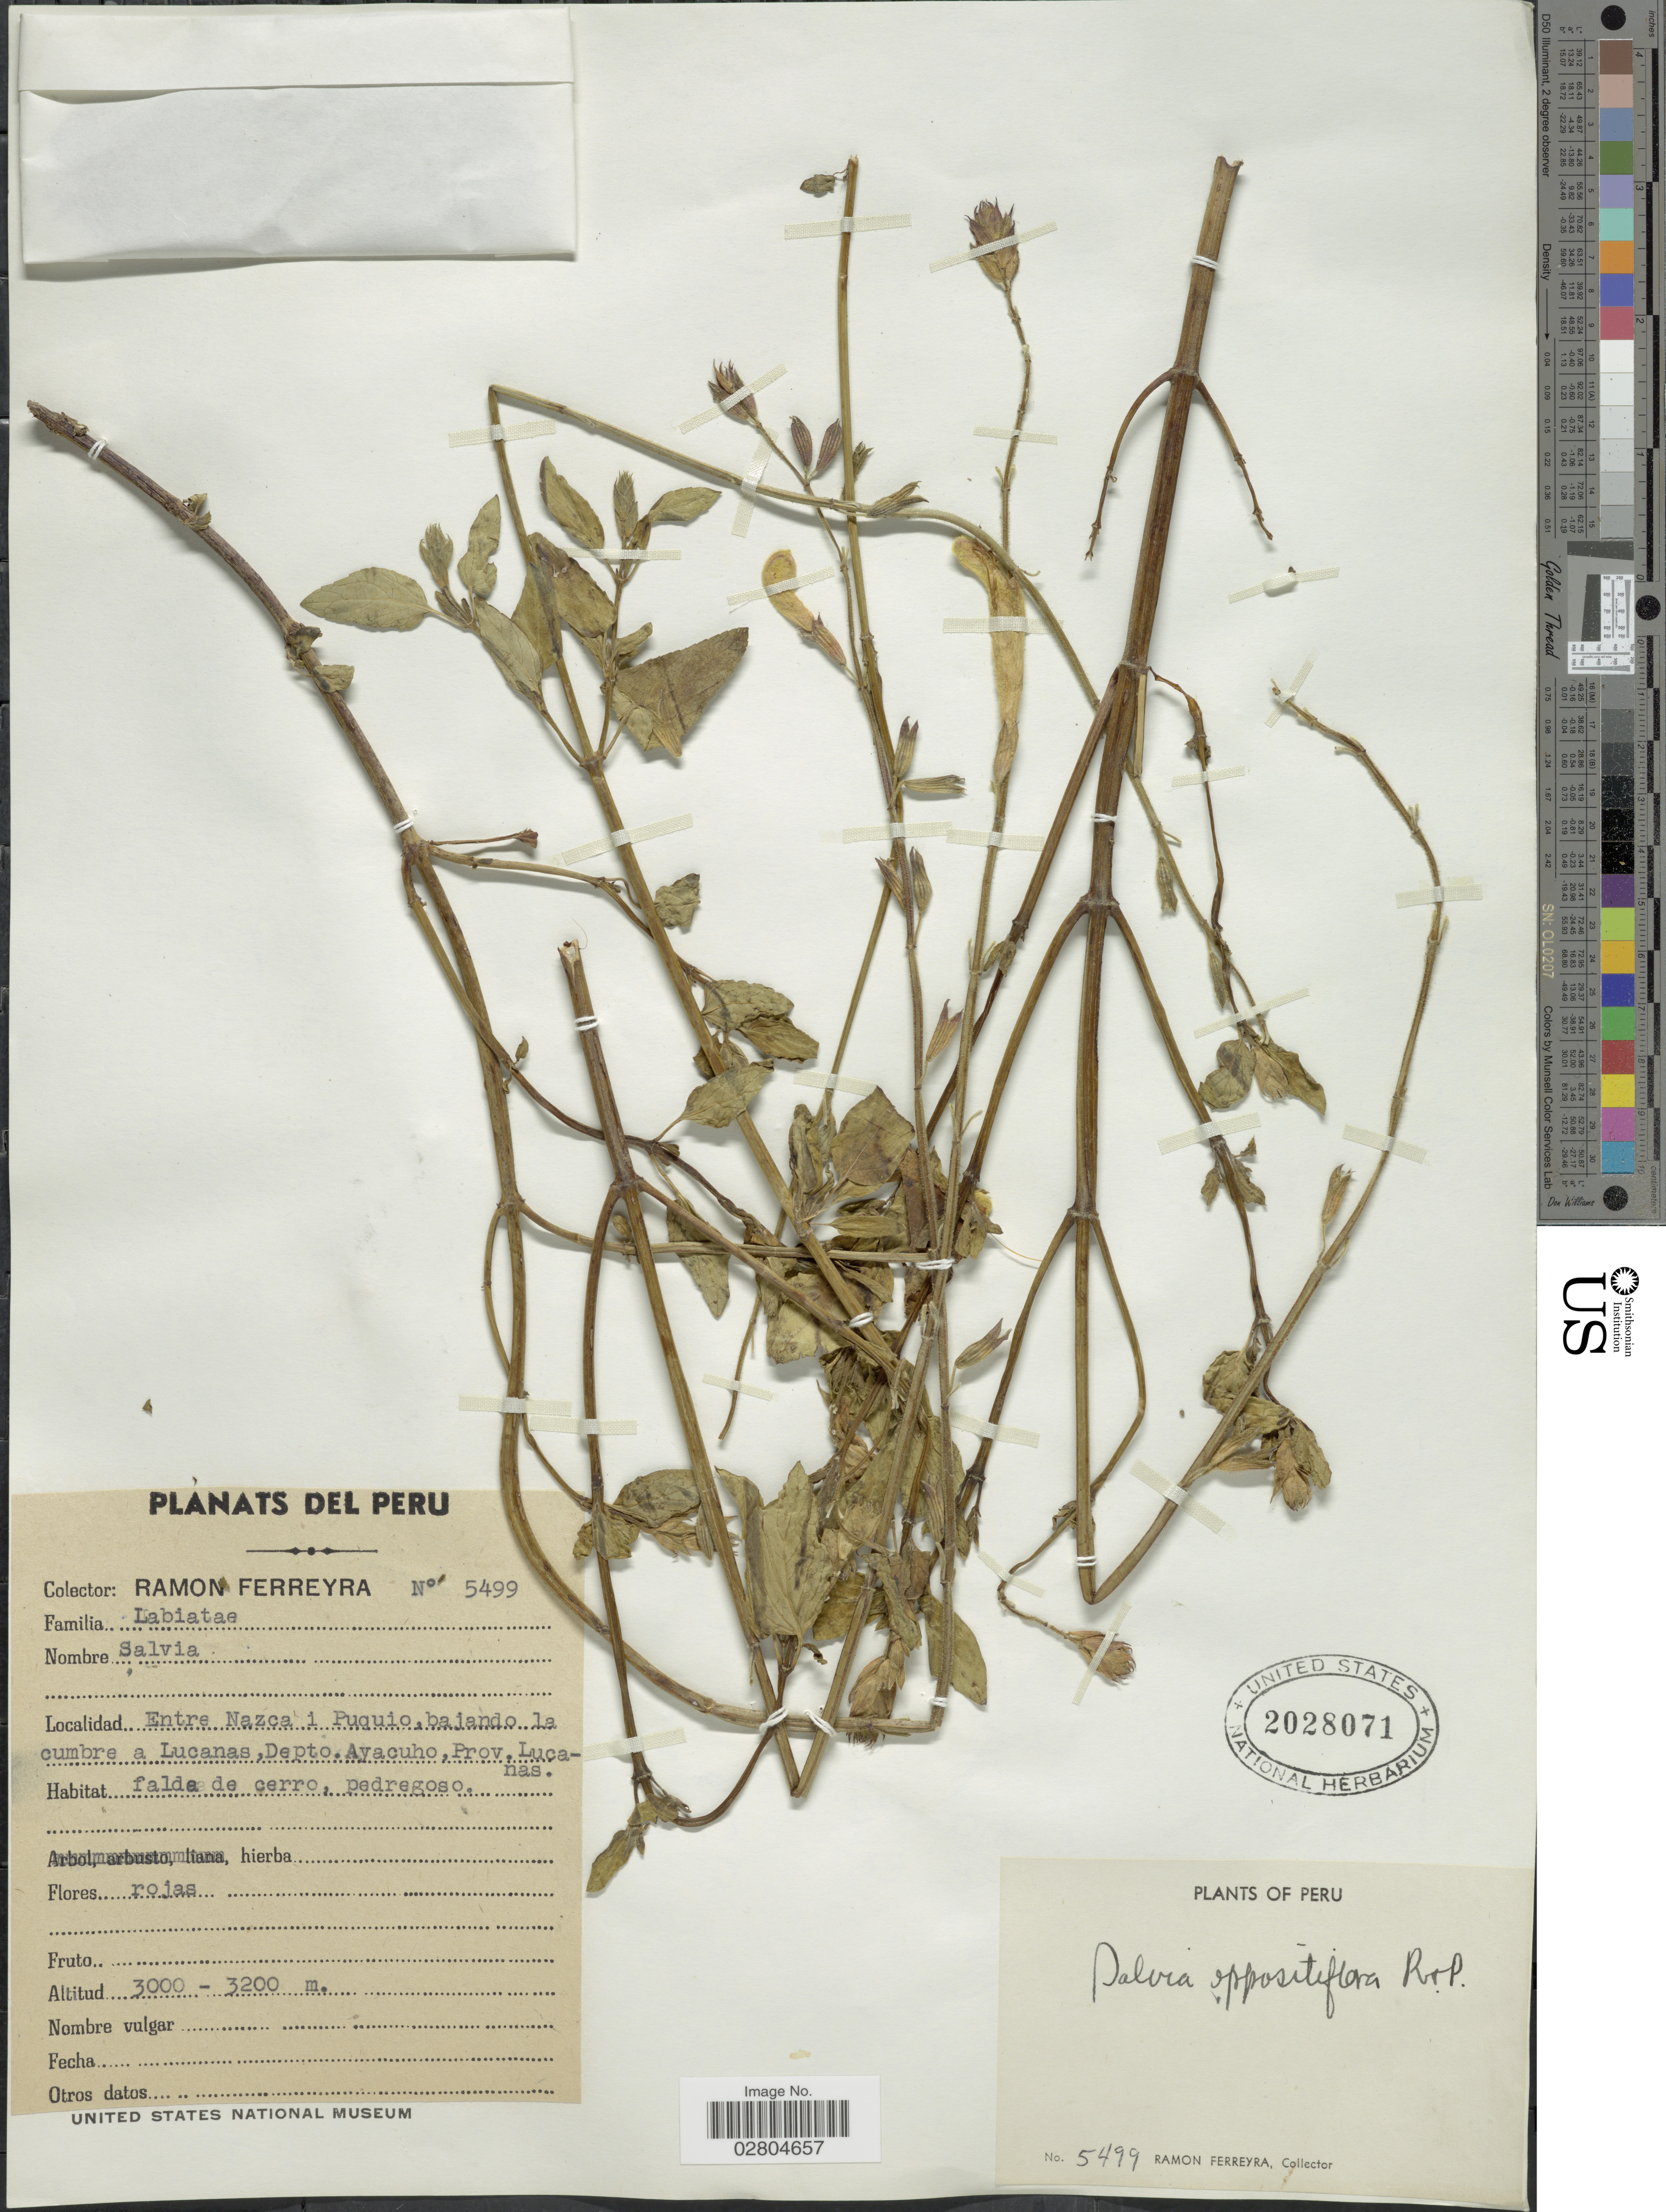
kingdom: Plantae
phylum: Tracheophyta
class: Magnoliopsida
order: Lamiales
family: Lamiaceae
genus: Salvia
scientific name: Salvia oppositiflora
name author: Ruiz & Pav.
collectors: R. A. Ferreyra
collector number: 5499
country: Peru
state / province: Ayacucho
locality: Entre Nazca i Puquio, bajando la cumbre a Lucanas, Depto. Ayacucho, Prov. Lucanas.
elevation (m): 3000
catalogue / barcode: US 2028071